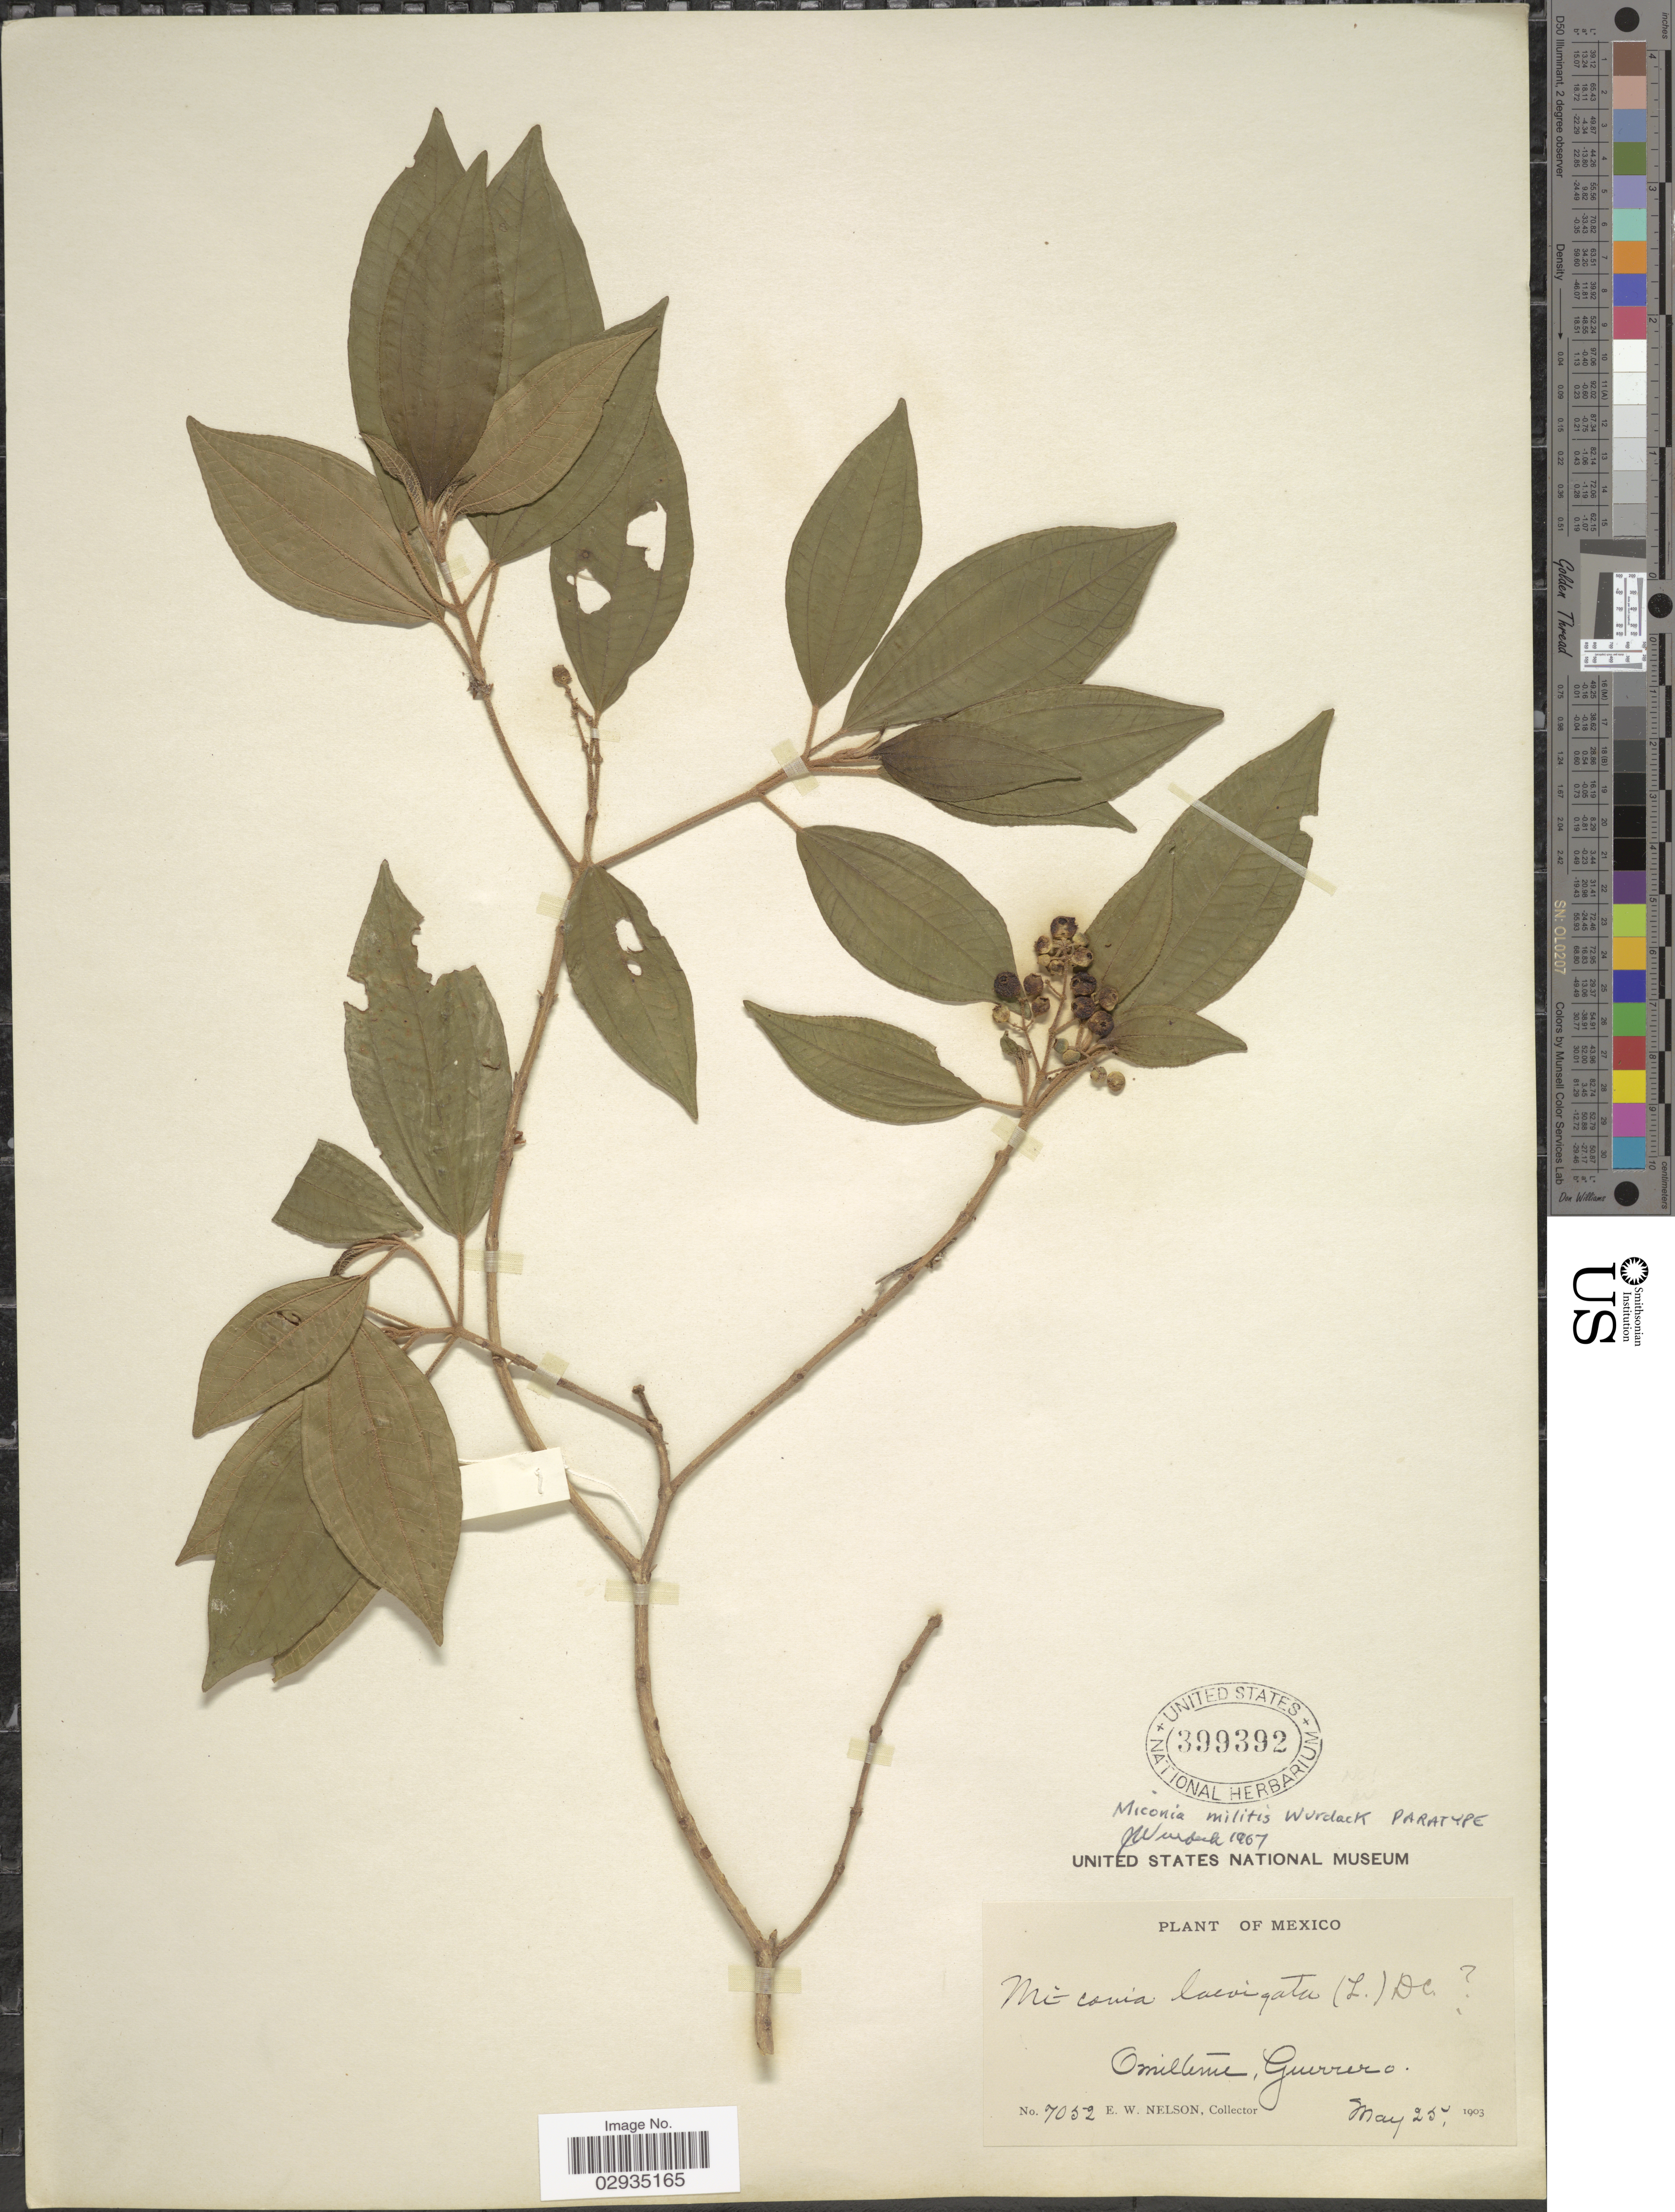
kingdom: Plantae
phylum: Tracheophyta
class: Magnoliopsida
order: Myrtales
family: Melastomataceae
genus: Miconia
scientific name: Miconia militis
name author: Wurdack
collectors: E. W. Nelson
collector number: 7052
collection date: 1903-05-25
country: Mexico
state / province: Guerrero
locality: Omilteme.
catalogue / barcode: US 399392